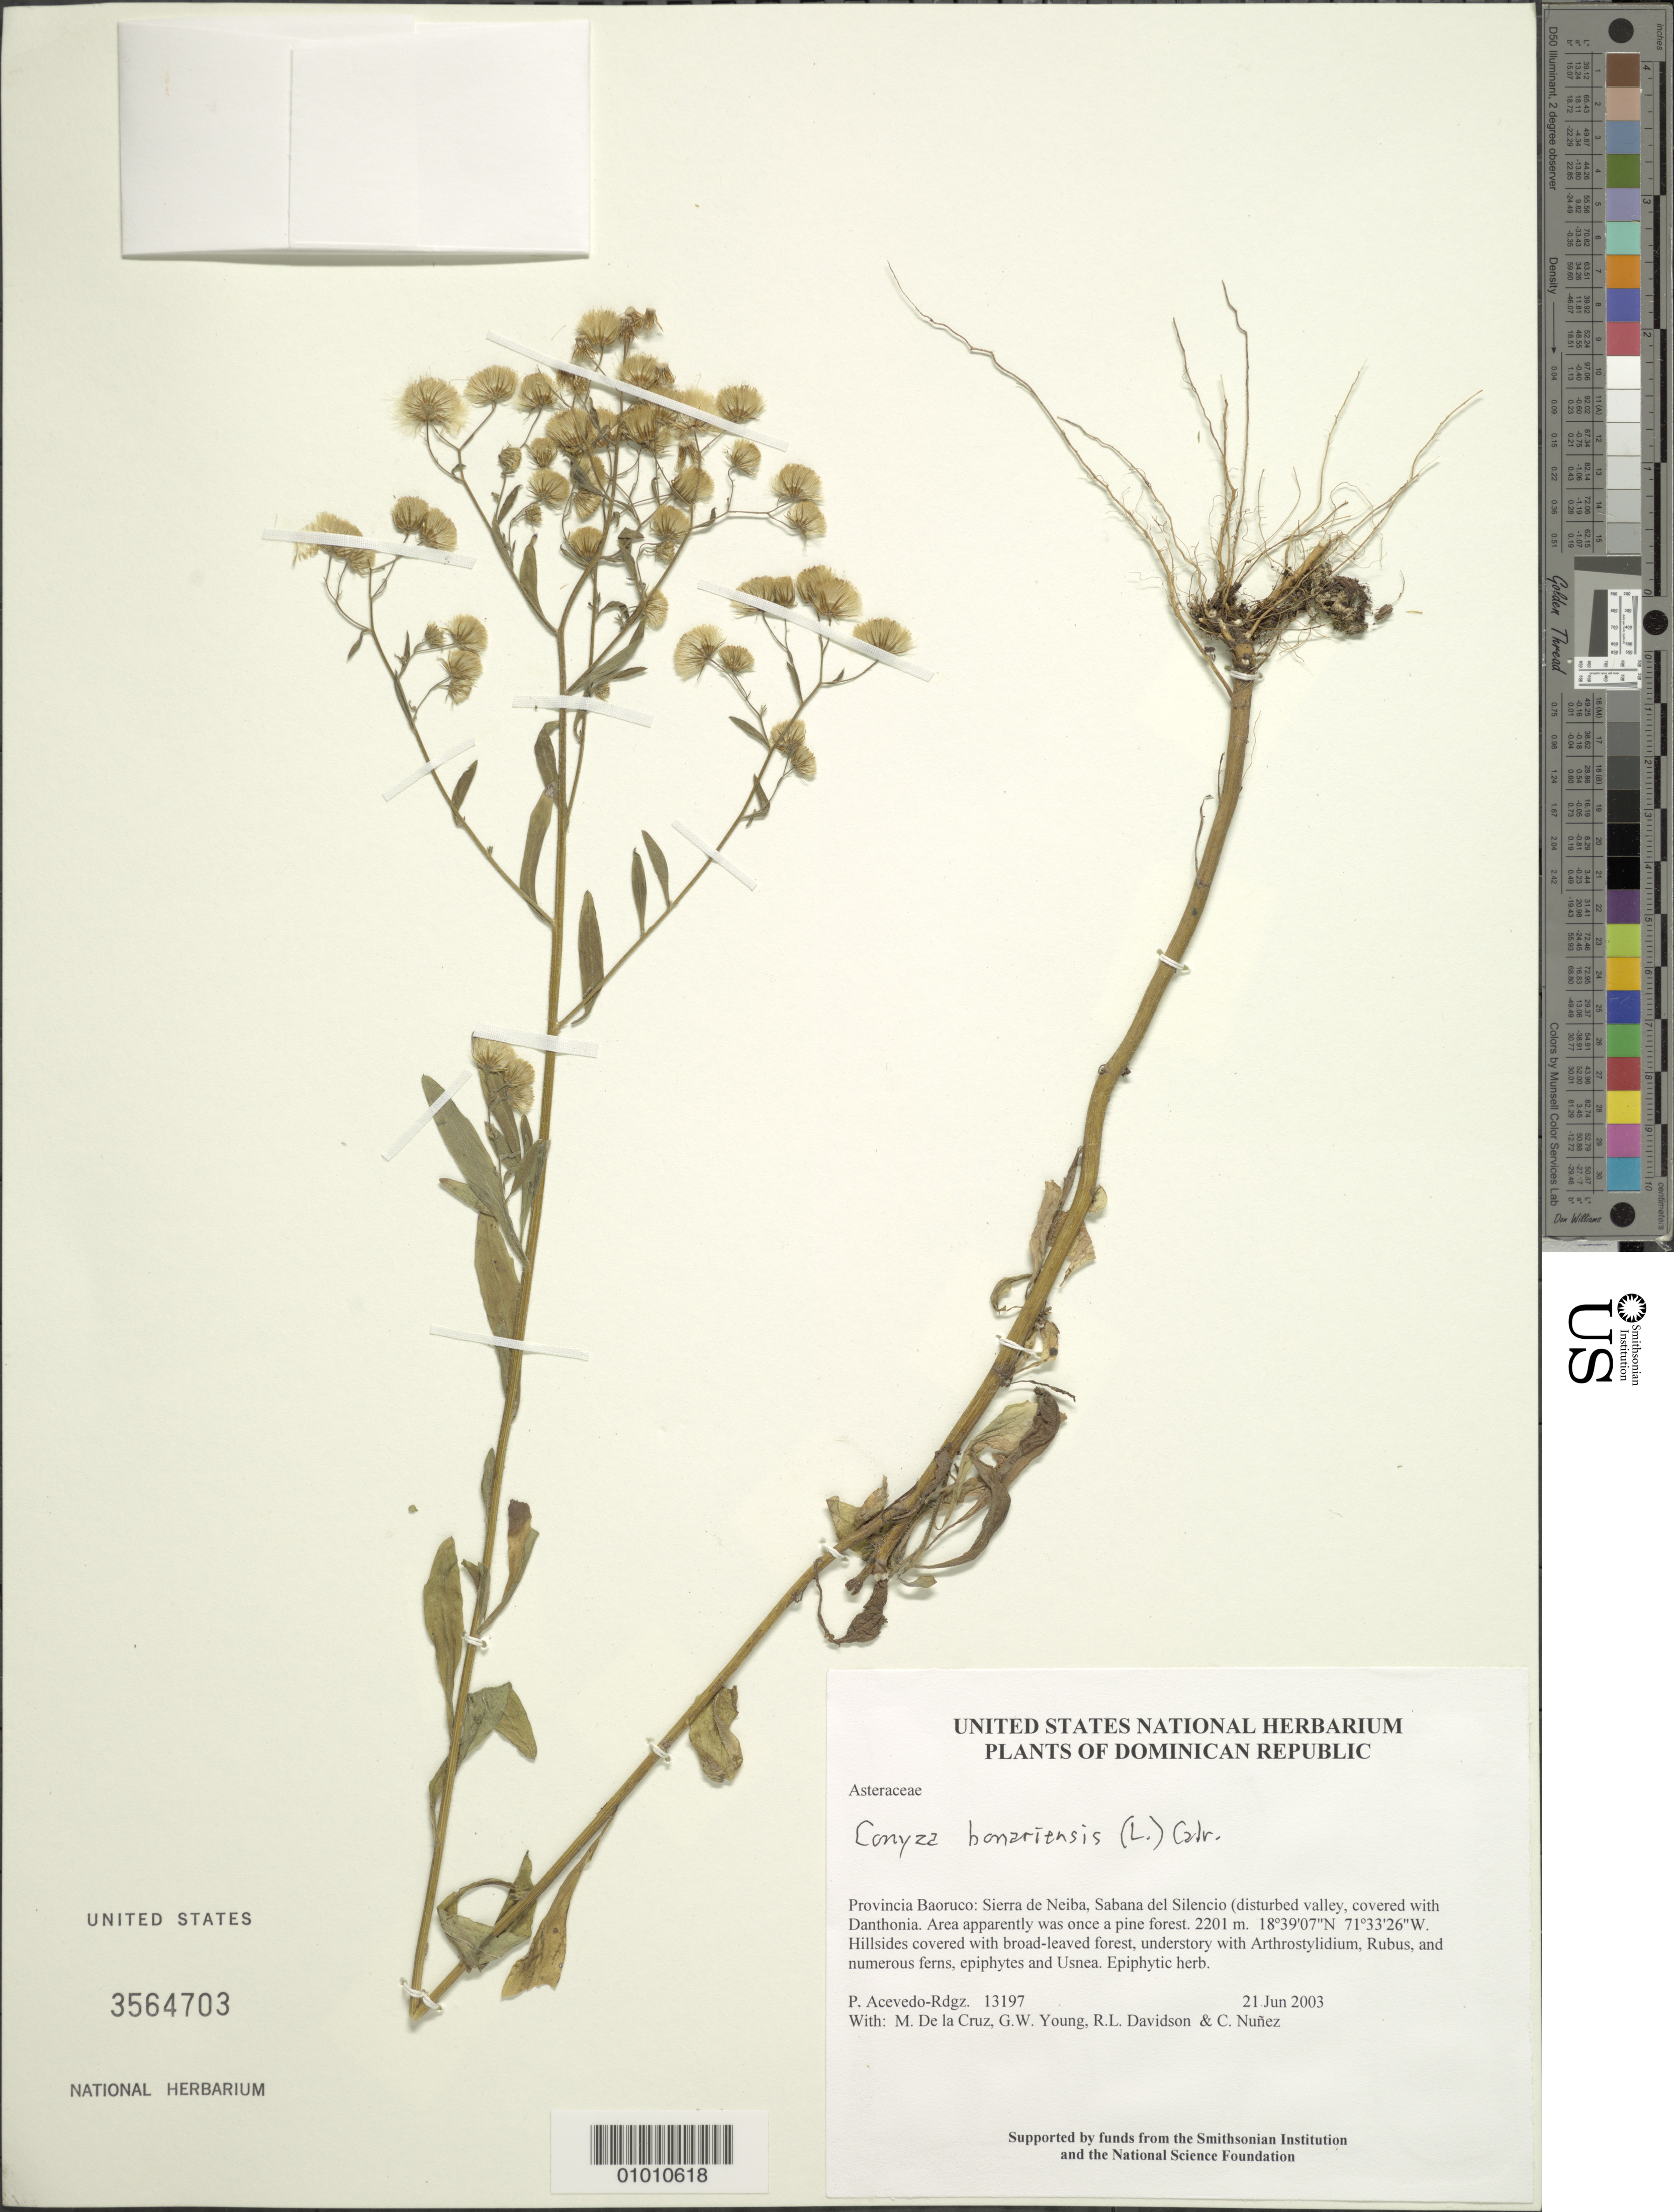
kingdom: Plantae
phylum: Tracheophyta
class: Magnoliopsida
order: Asterales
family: Asteraceae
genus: Conyza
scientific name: Conyza bonariensis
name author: (L.) Cronq.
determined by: Robinson, Harold E., (US)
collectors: P. Acevedo-Rodr., M. de la Cruz, J. Rawlins, G. Young, R. Davidson & C. Nunez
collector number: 13197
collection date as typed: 21 Jun 2003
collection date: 2003-06-21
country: Dominican Republic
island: Hispaniola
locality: Provincia Baoruco: Sierra de Neiba, Sabana del Silencio (disturbed valley, covered with Danthonia. Area apparently was once a pine forest.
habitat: Hillsides covered with broad-leaved forest, understory with Arthrostylidium, Rubus, and numerous ferns, epiphytes and Usnea.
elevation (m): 2201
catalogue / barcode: US 3564703